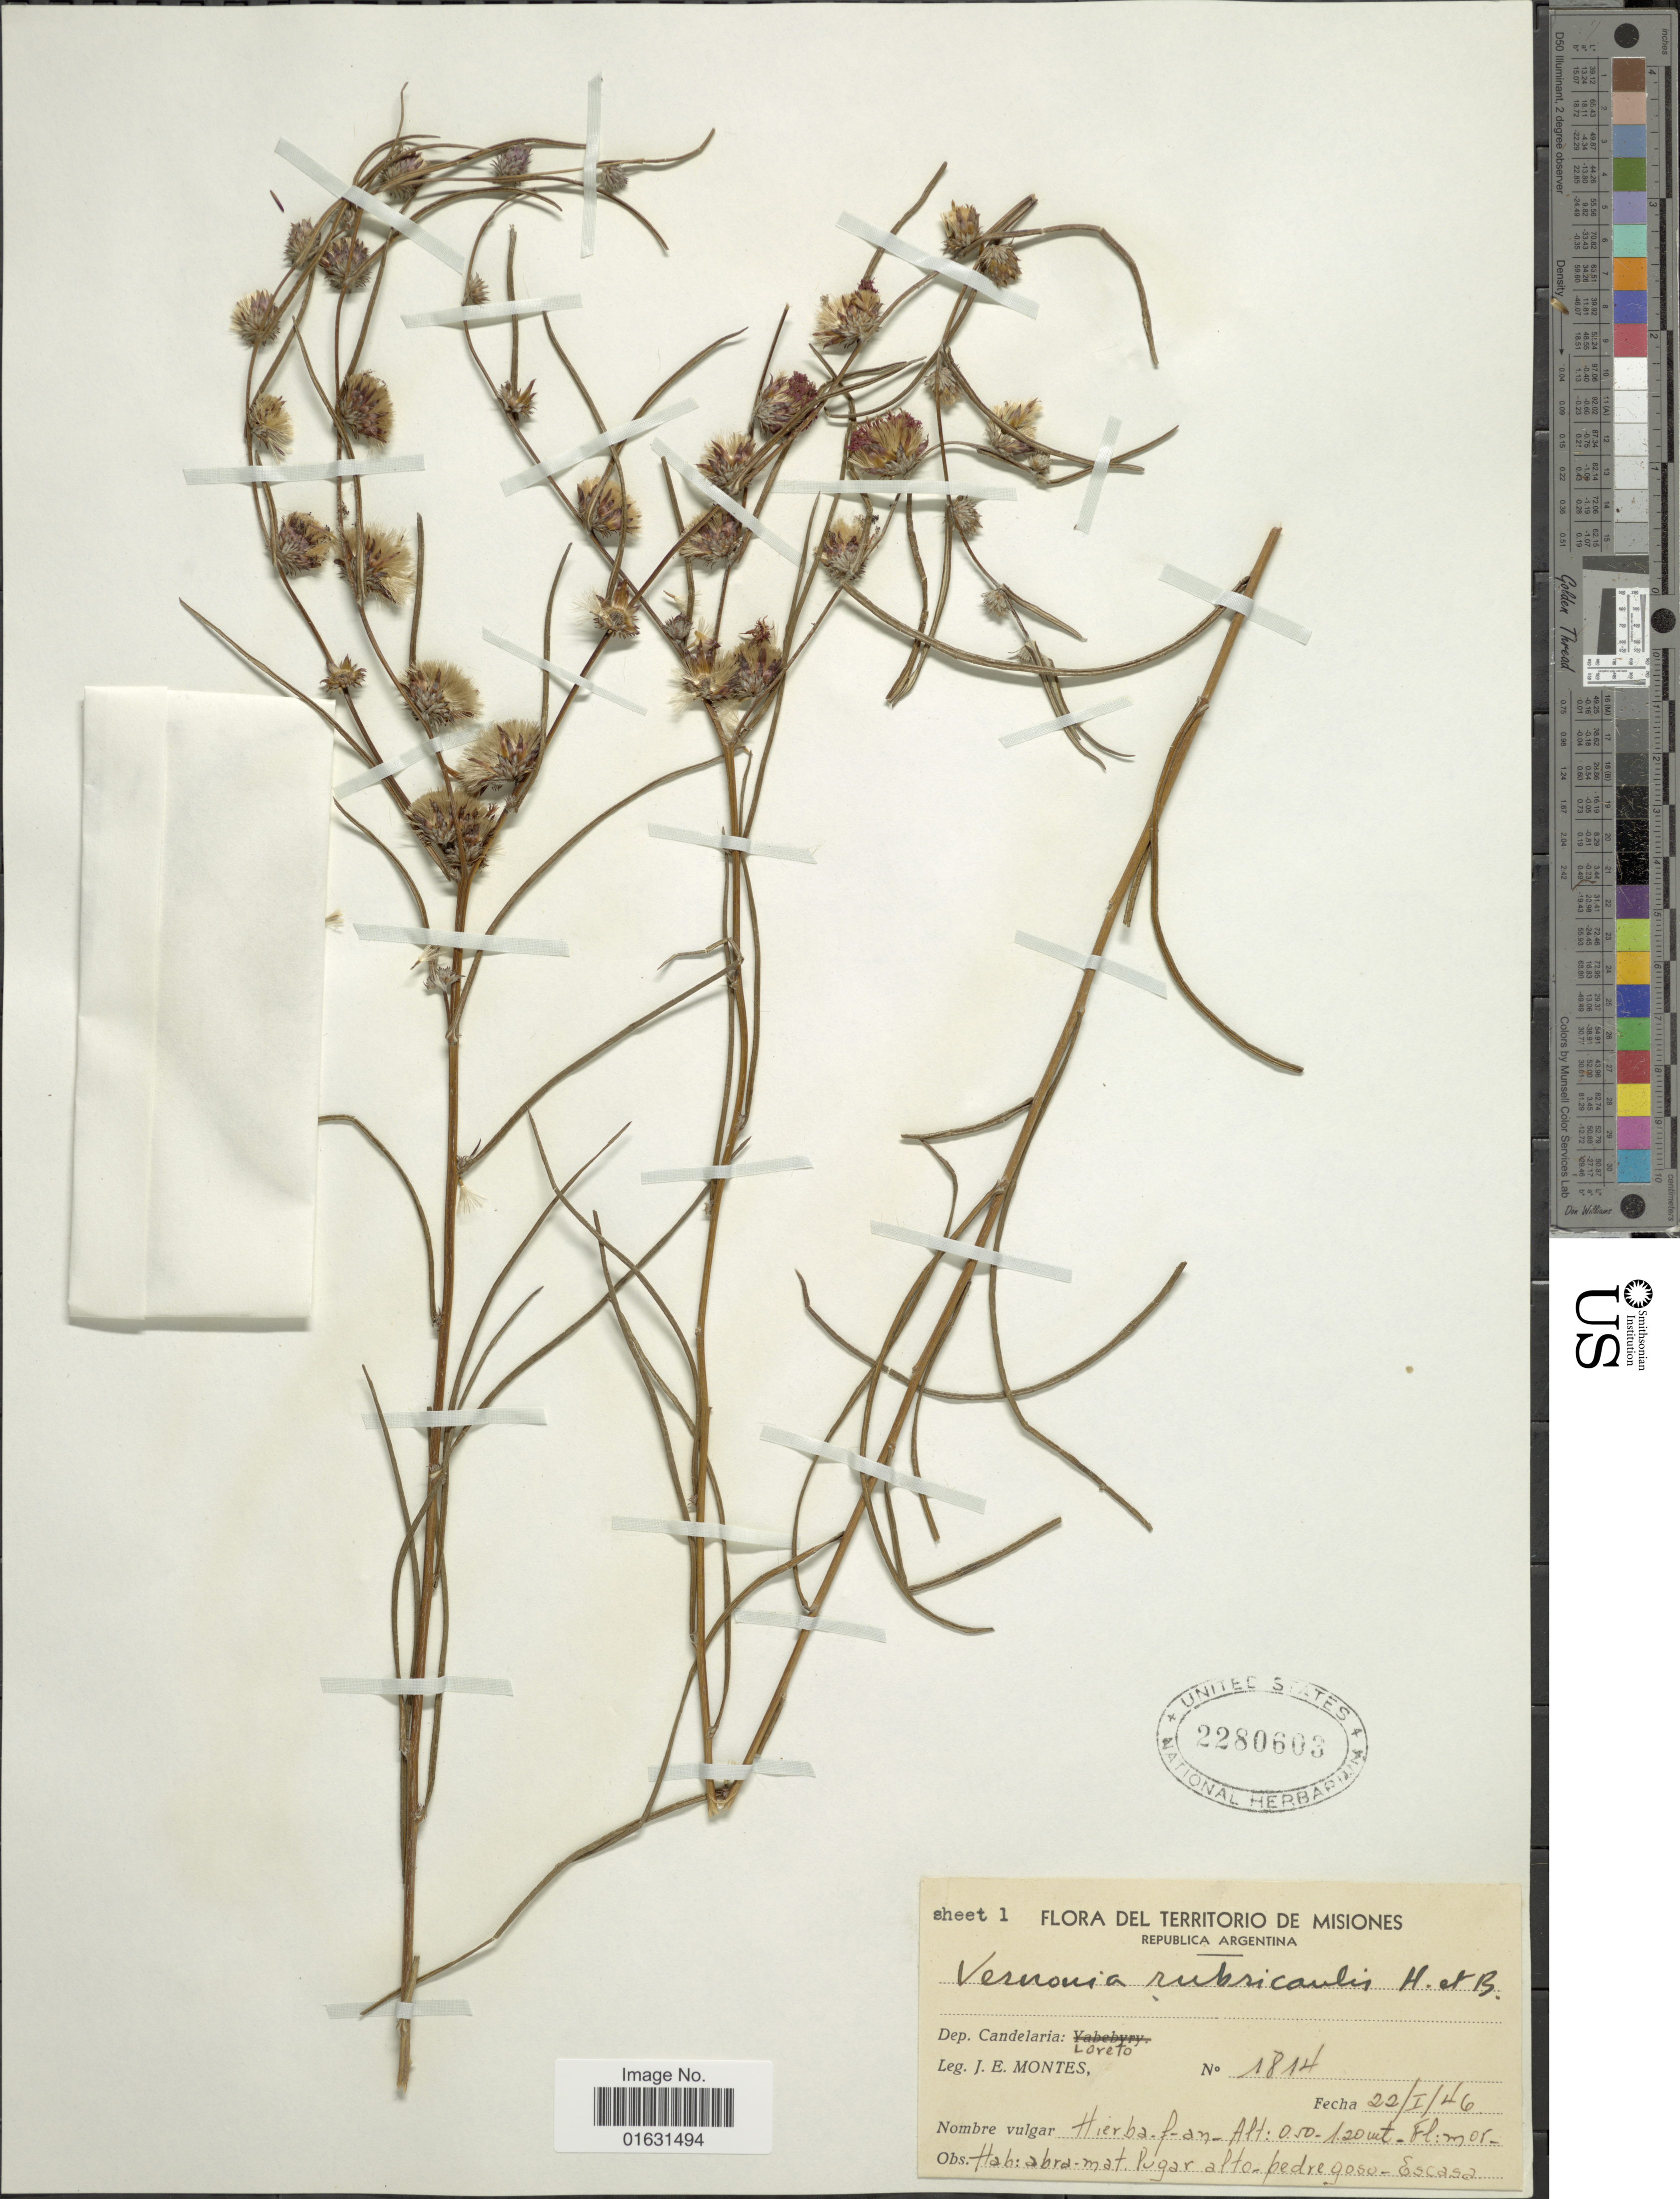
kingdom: Plantae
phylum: Tracheophyta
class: Magnoliopsida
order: Asterales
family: Asteraceae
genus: Lessingianthus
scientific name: Lessingianthus rubricaulis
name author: (Humb. & Bonpl.) H. Rob.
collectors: J. E. Montes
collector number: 1814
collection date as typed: Transcribed d/m/y: 22/1/46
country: Argentina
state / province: Misiones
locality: Dep. Candelaria, Loreto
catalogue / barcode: US 2280603